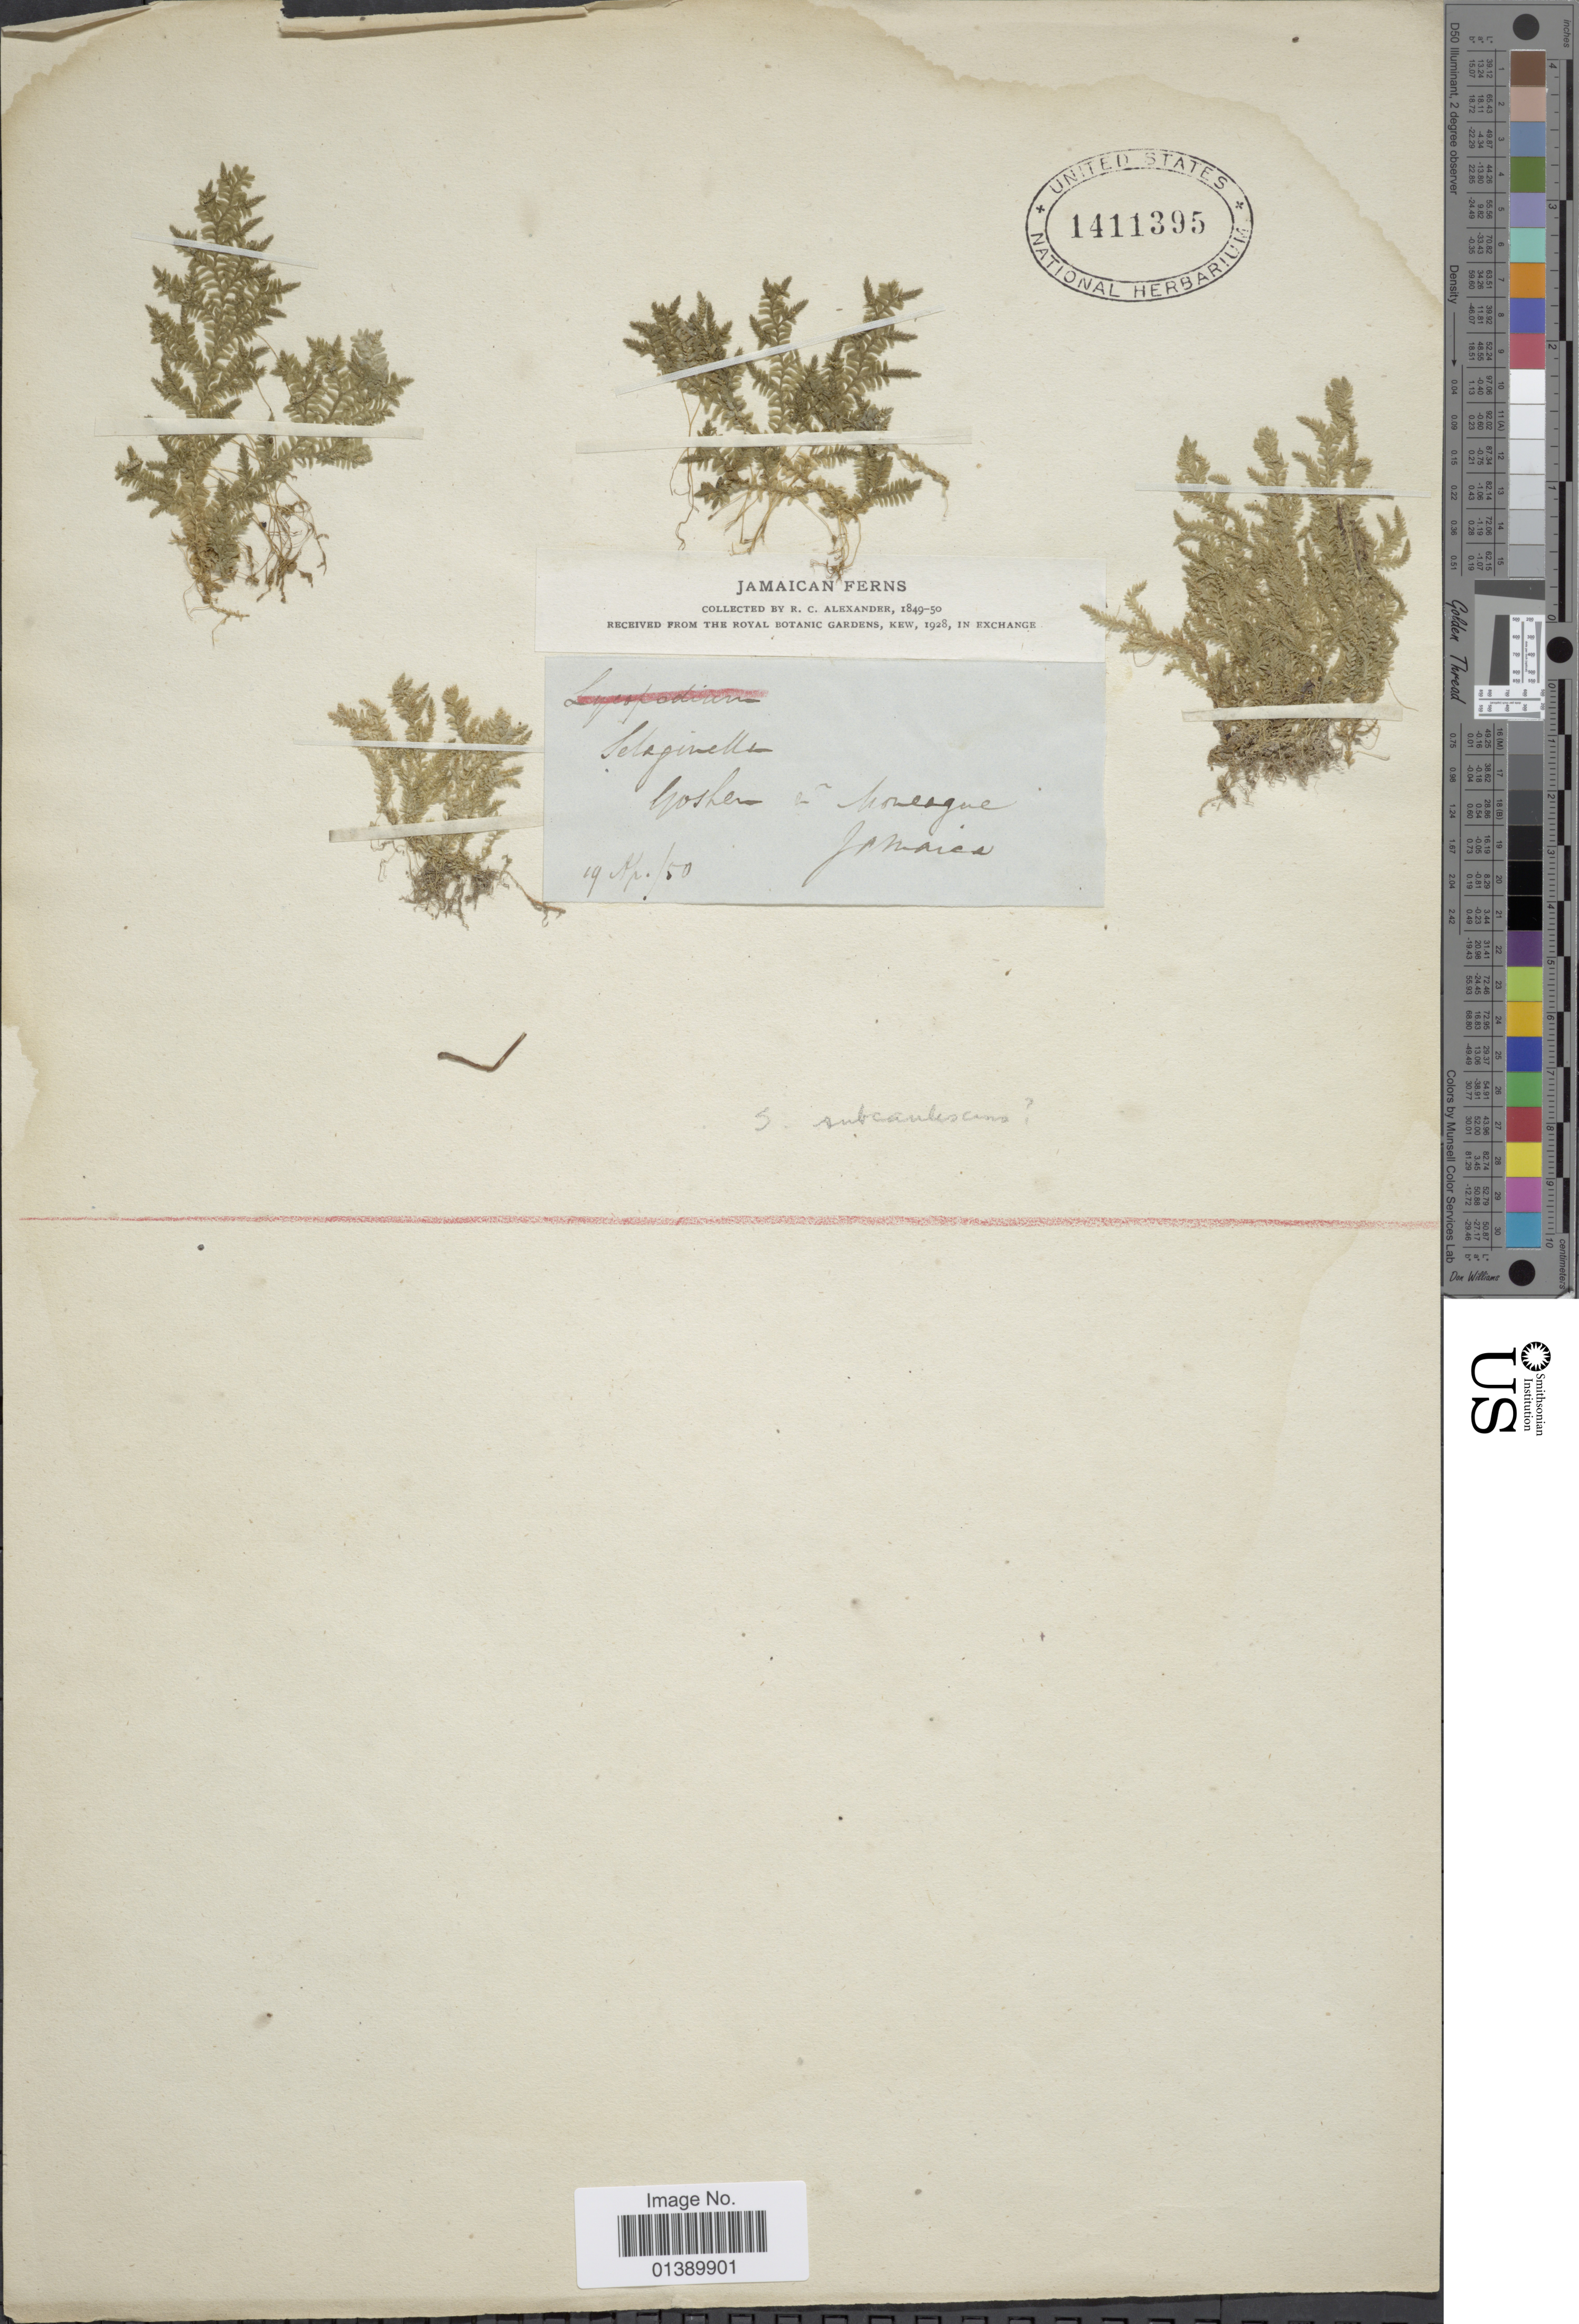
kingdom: Plantae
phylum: Tracheophyta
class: Lycopodiopsida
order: Selaginellales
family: Selaginellaceae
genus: Selaginella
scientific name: Selaginella subcaulescens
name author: Baker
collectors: R. C. Alexander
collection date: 1850-04-19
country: Jamaica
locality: Goshen en Moneague.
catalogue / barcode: US 1411395